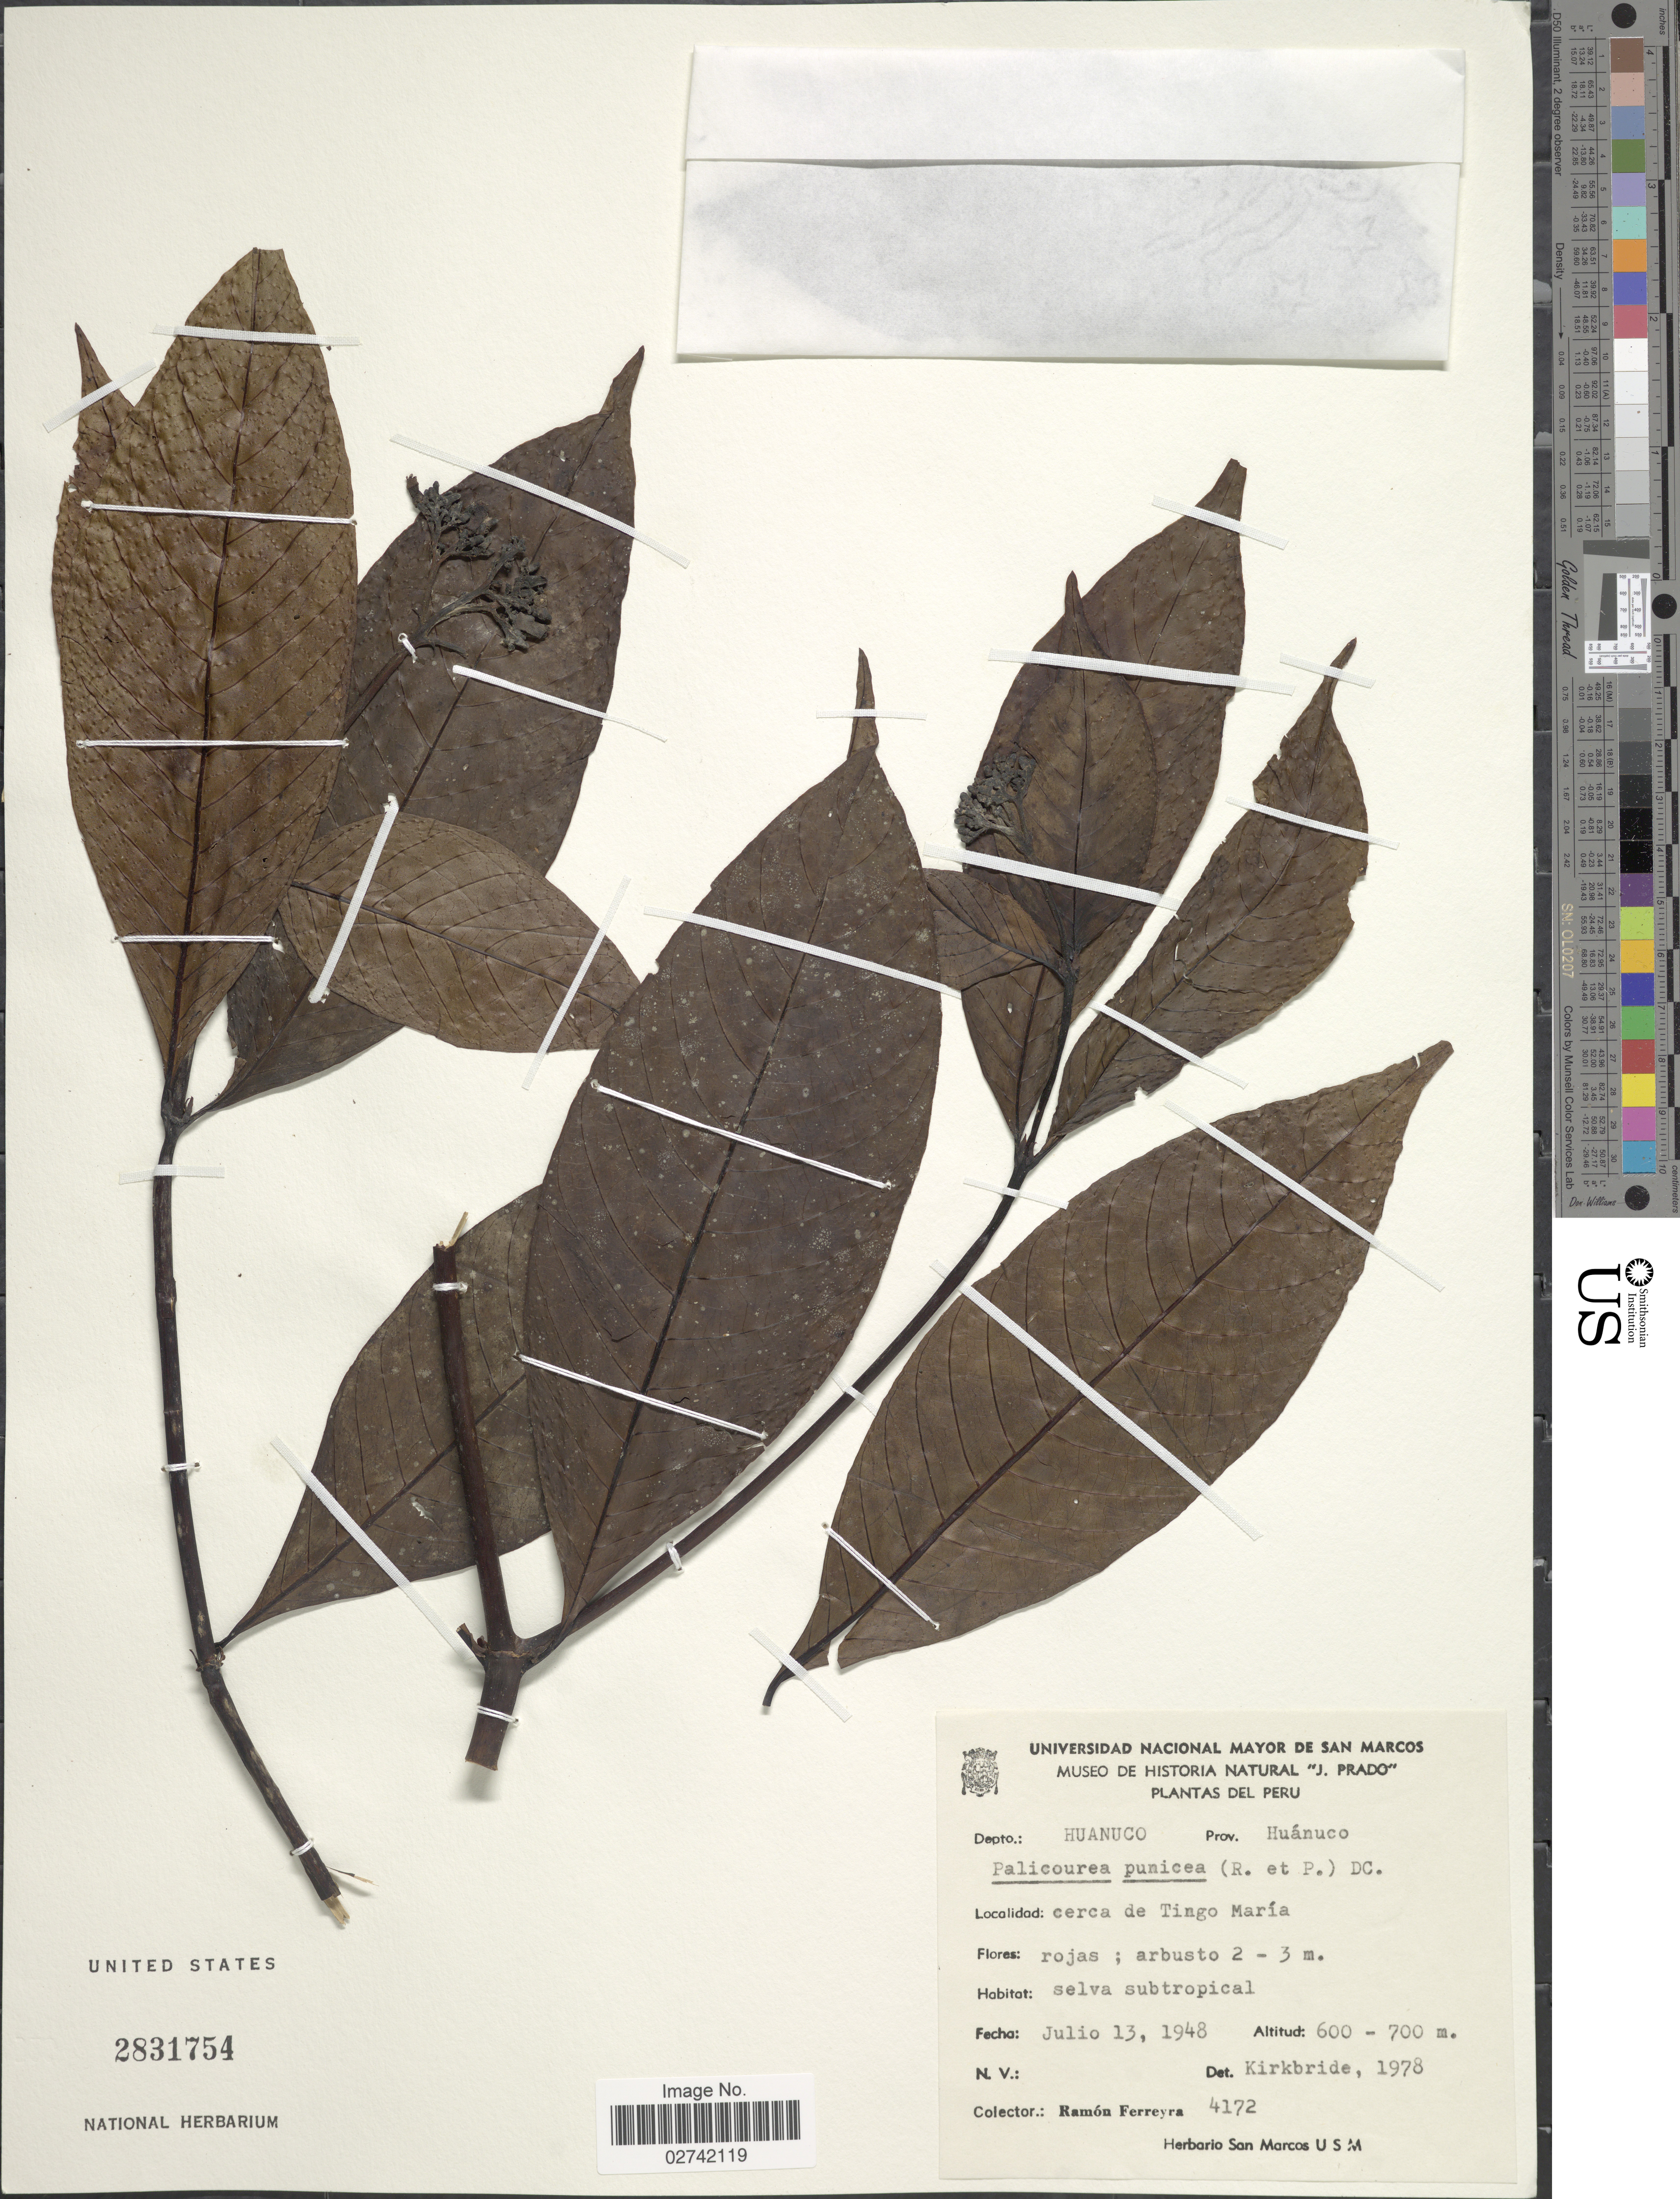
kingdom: Plantae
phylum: Tracheophyta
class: Magnoliopsida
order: Gentianales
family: Rubiaceae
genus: Palicourea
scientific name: Palicourea punicea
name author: (Ruiz & Pav.) DC.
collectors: R. A. Ferreyra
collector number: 4172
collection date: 1948-07-13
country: Peru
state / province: Huánuco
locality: Depto.: Huanuco, Prov. Huanuco, cerca de Tingo Maria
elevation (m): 600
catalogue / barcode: US 2831754